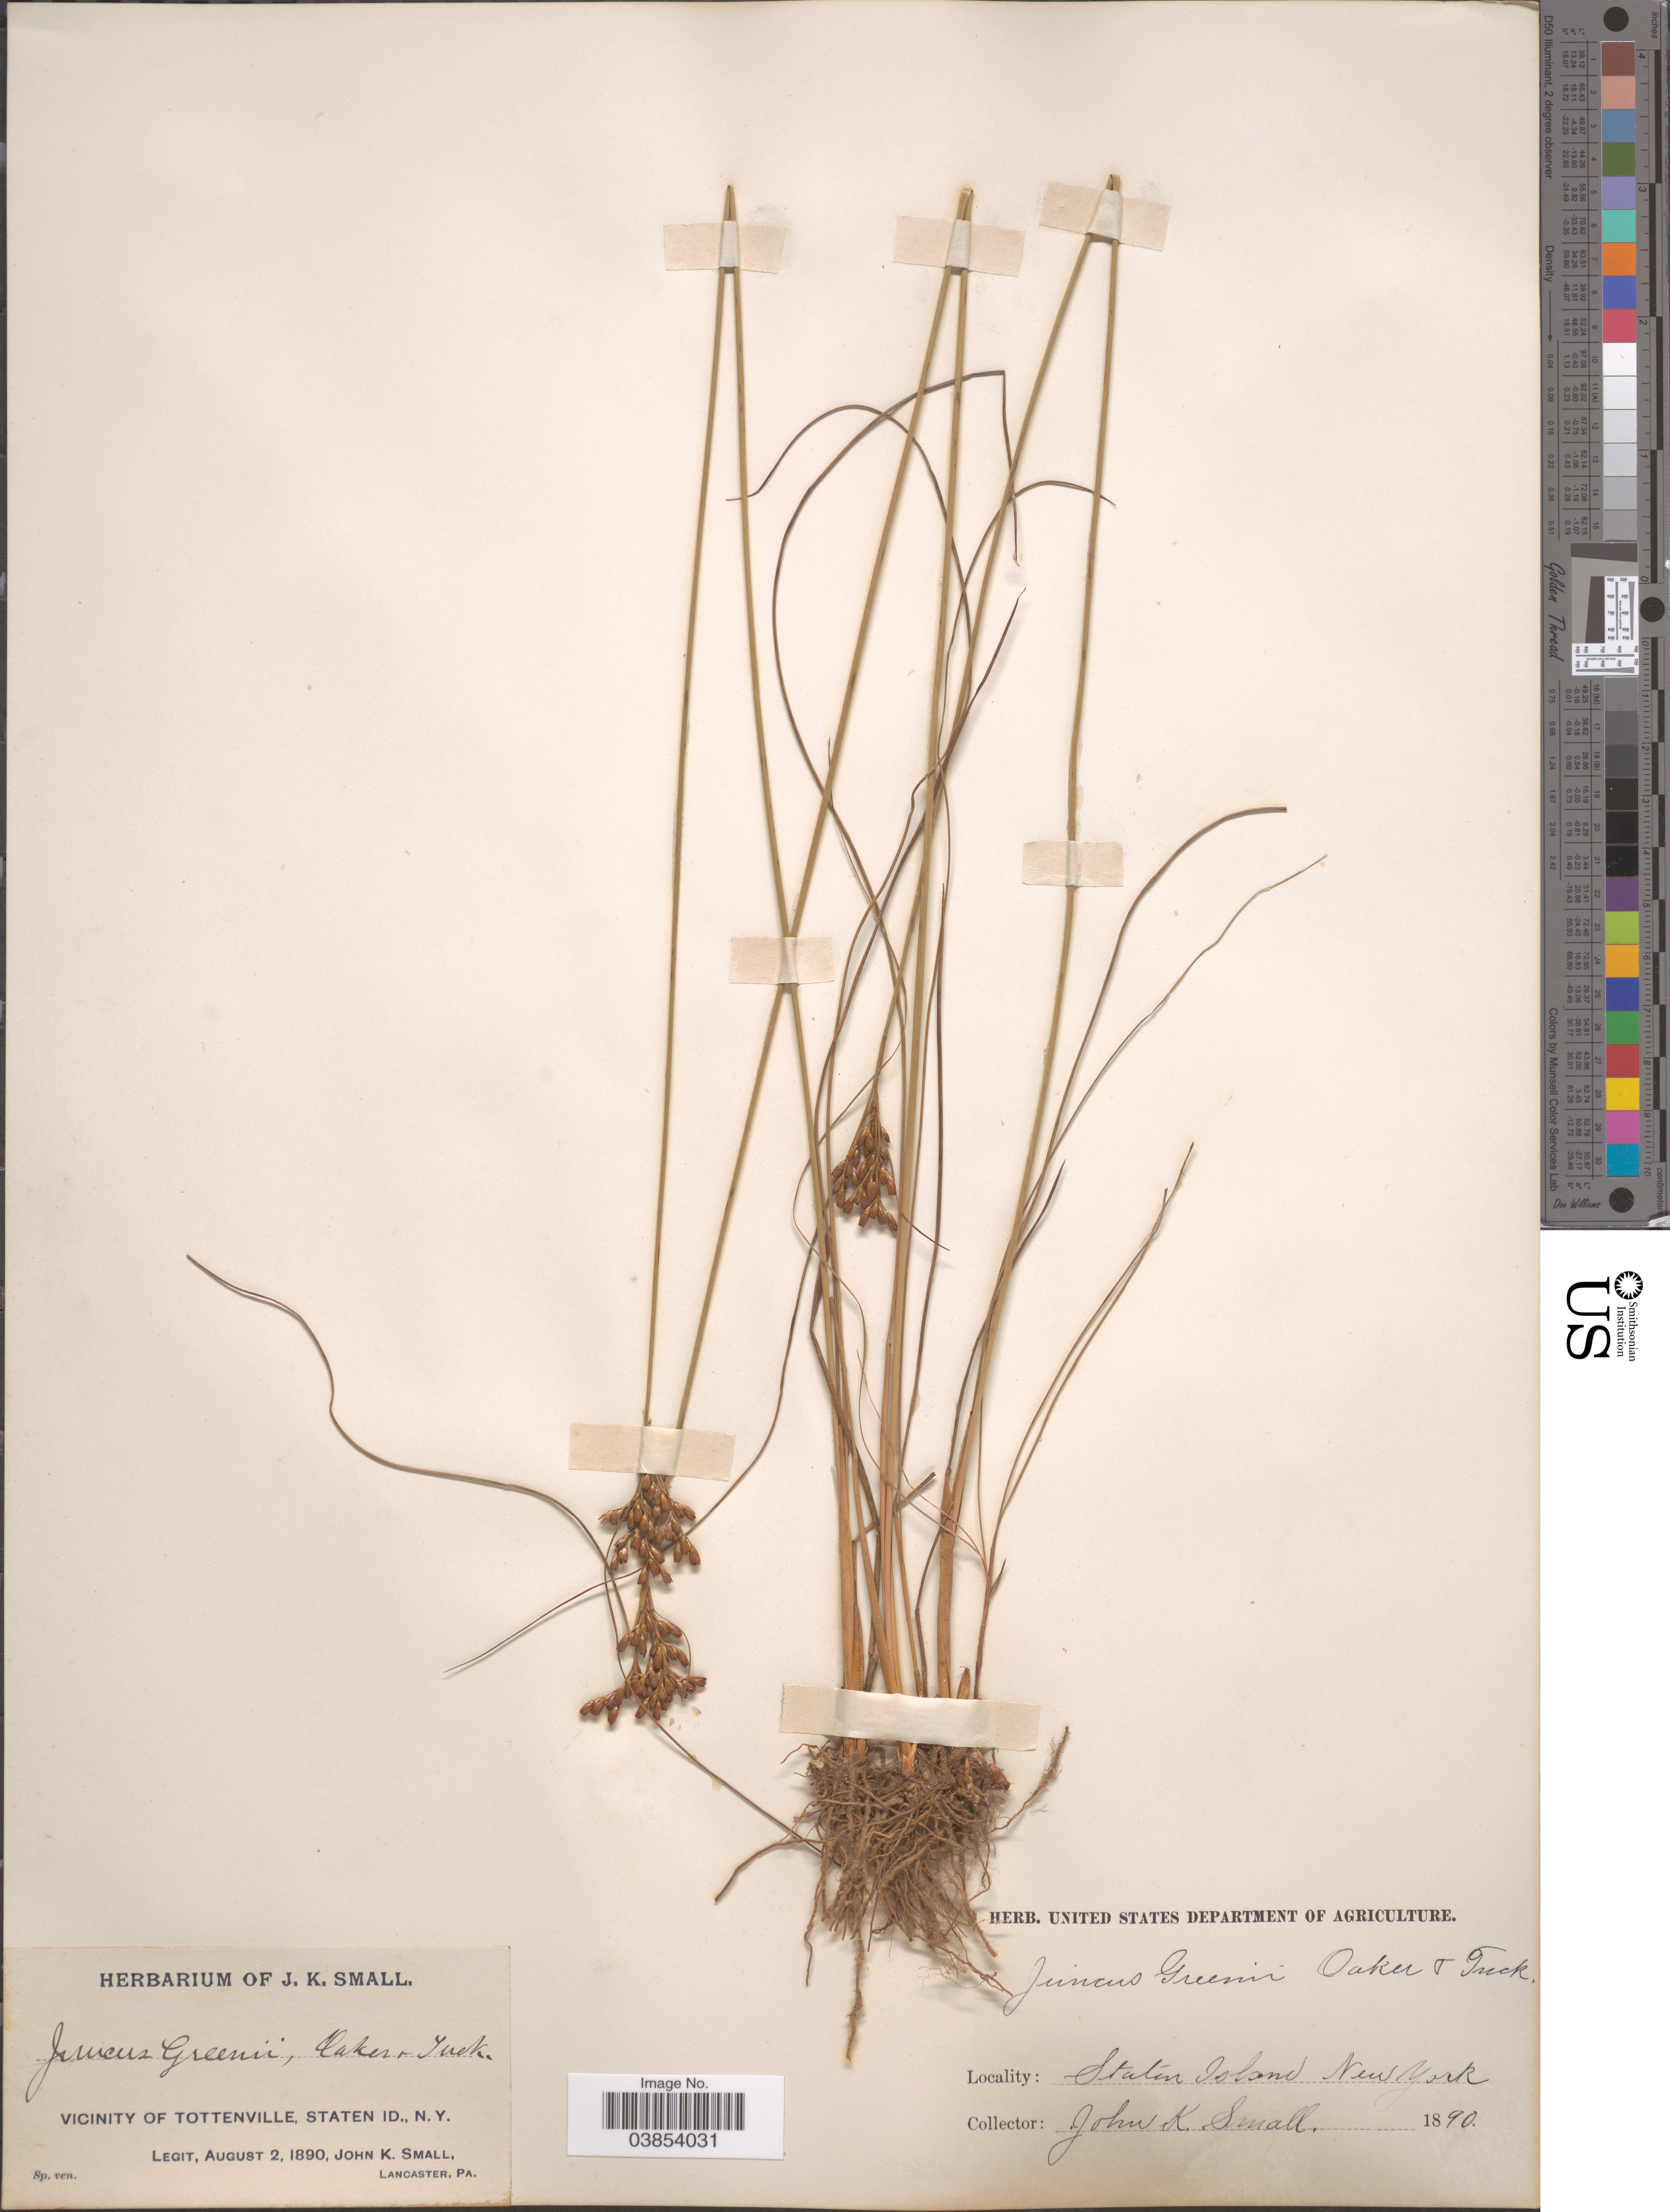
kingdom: Plantae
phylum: Tracheophyta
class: Liliopsida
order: Poales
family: Juncaceae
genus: Juncus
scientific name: Juncus greenei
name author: Oakes & Tuck.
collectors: J. K. Small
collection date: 1890-08-02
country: United States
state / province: New York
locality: Vicinity of Tottenville, Staten Id.